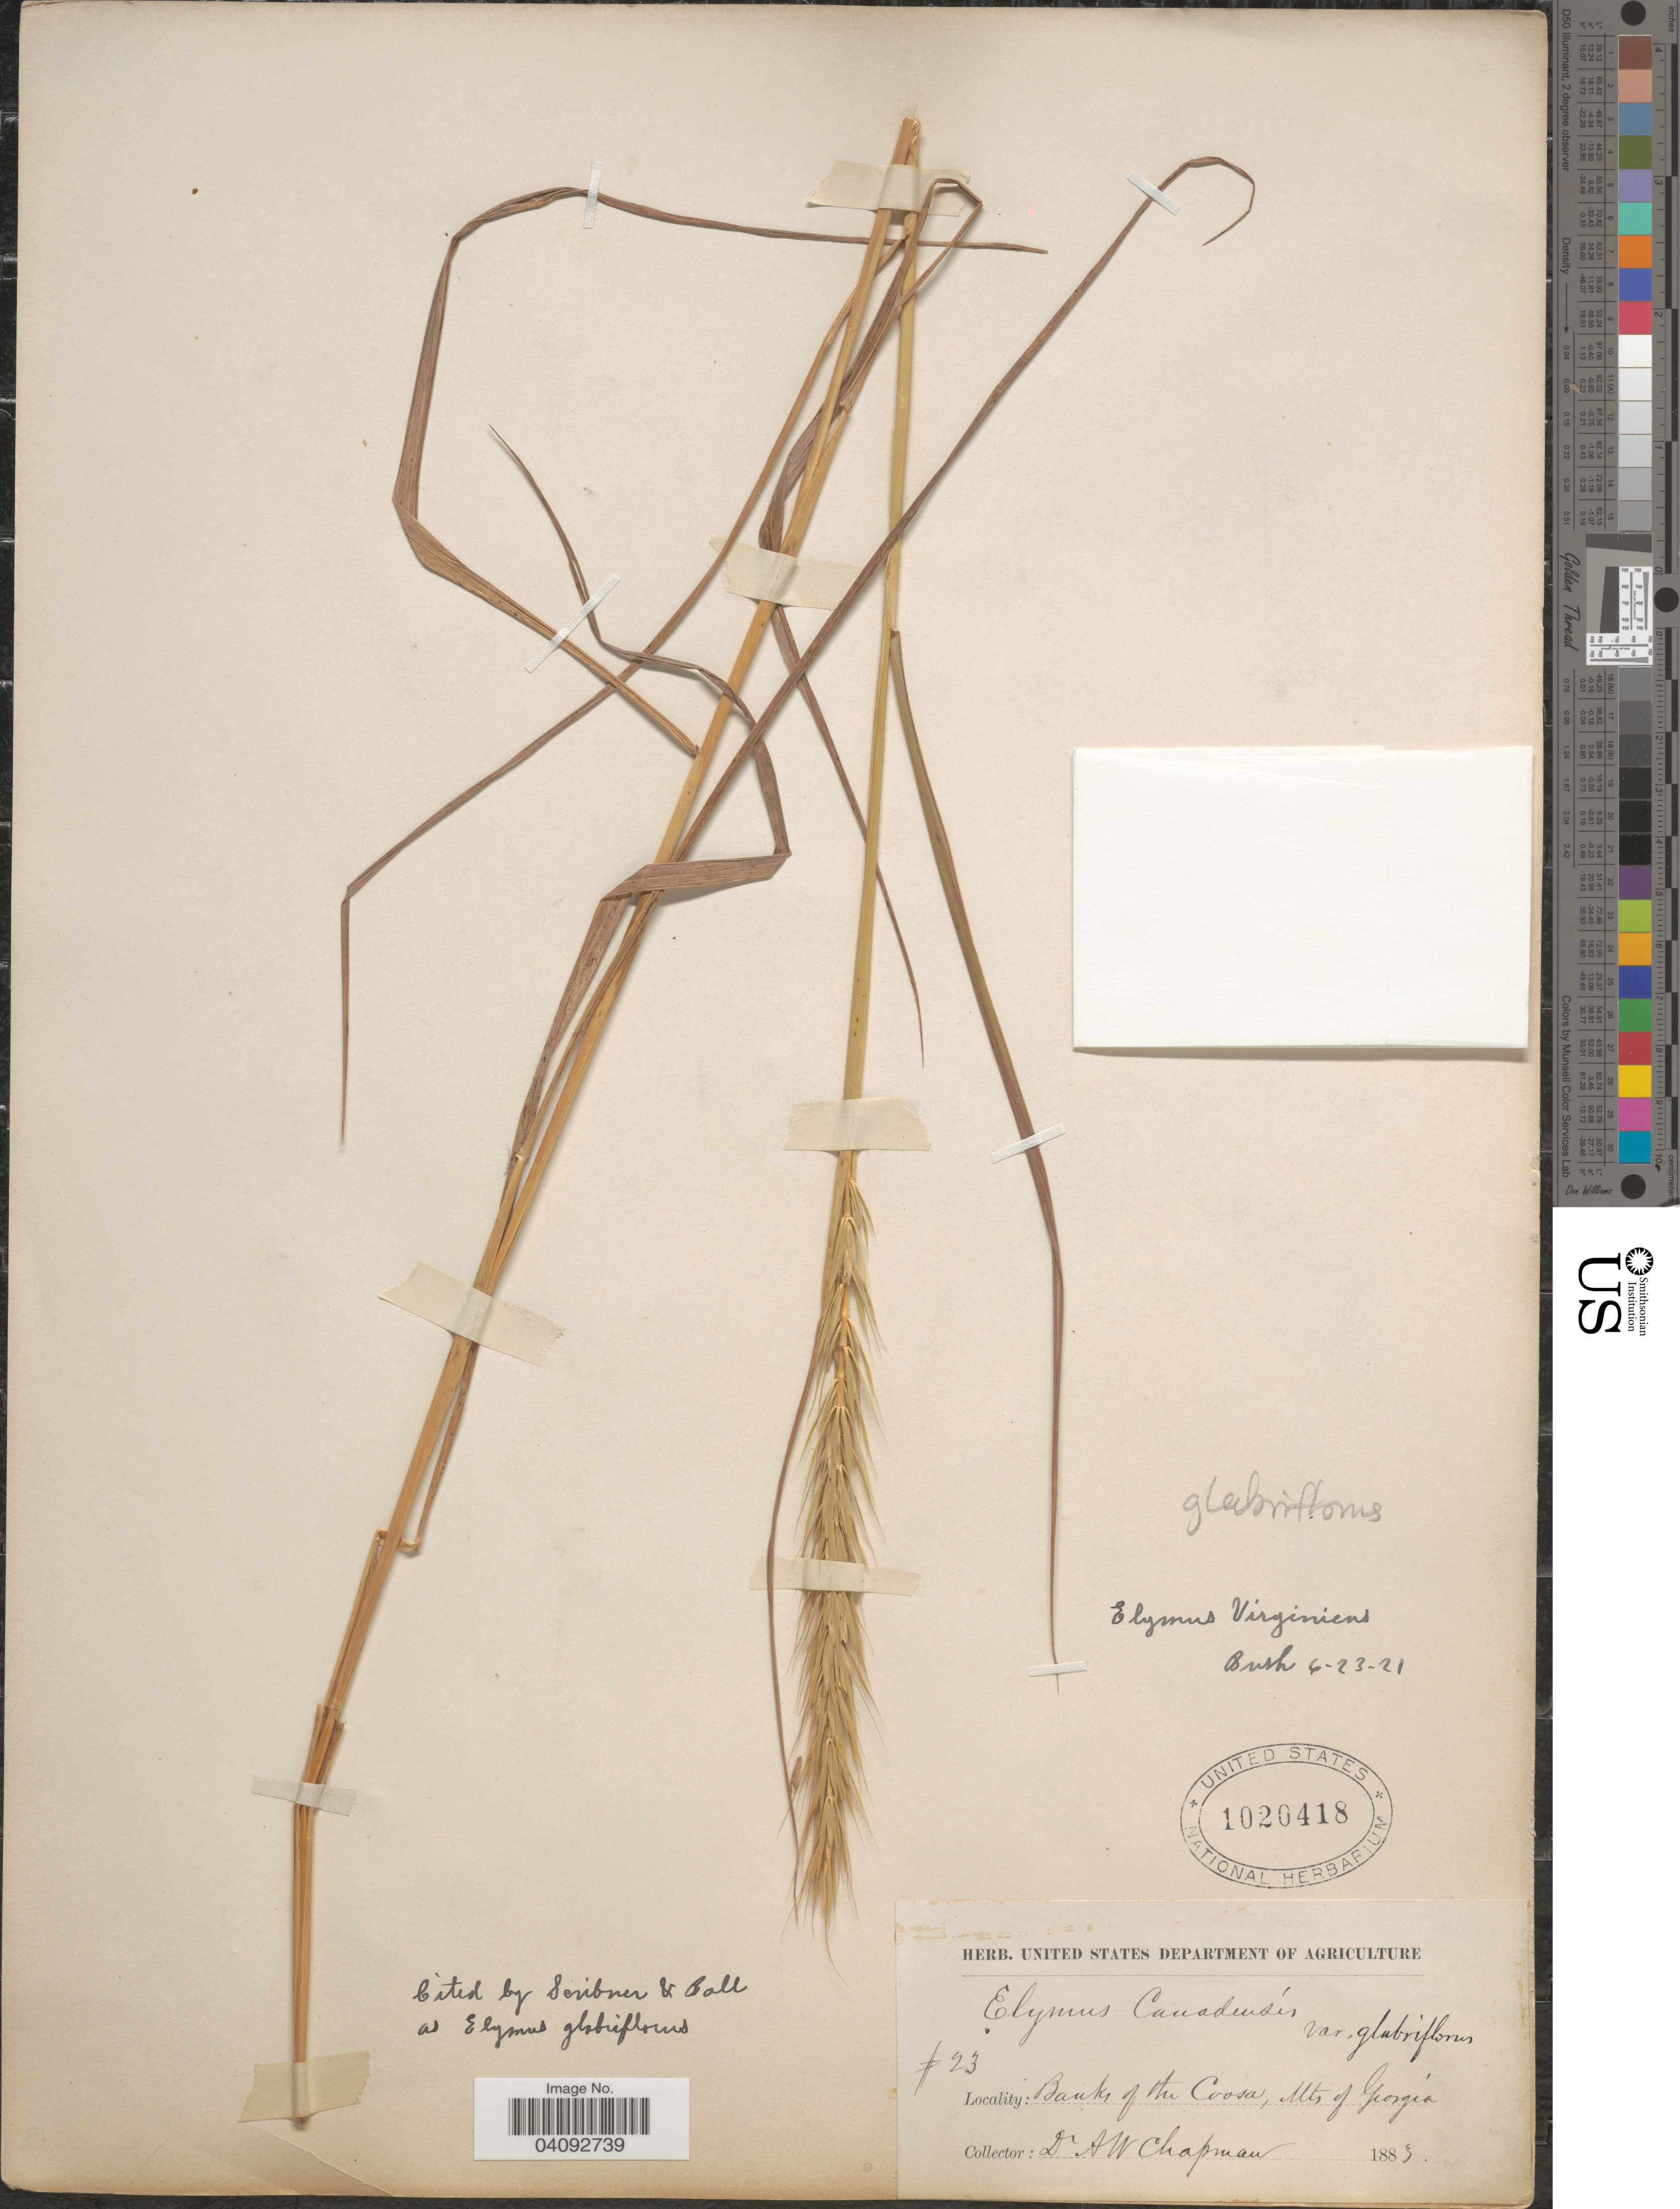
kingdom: Plantae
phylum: Tracheophyta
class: Liliopsida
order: Poales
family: Poaceae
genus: Elymus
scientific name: Elymus glabriflorus var. glabriflorus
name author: (Vasey ex L.H. Dewey) Scribn. & C.R. Ball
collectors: A. W. Chapman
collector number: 23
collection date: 1883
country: United States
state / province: Georgia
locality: Banks of the Coosa, Mts of Georgia.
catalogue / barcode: US 1020418